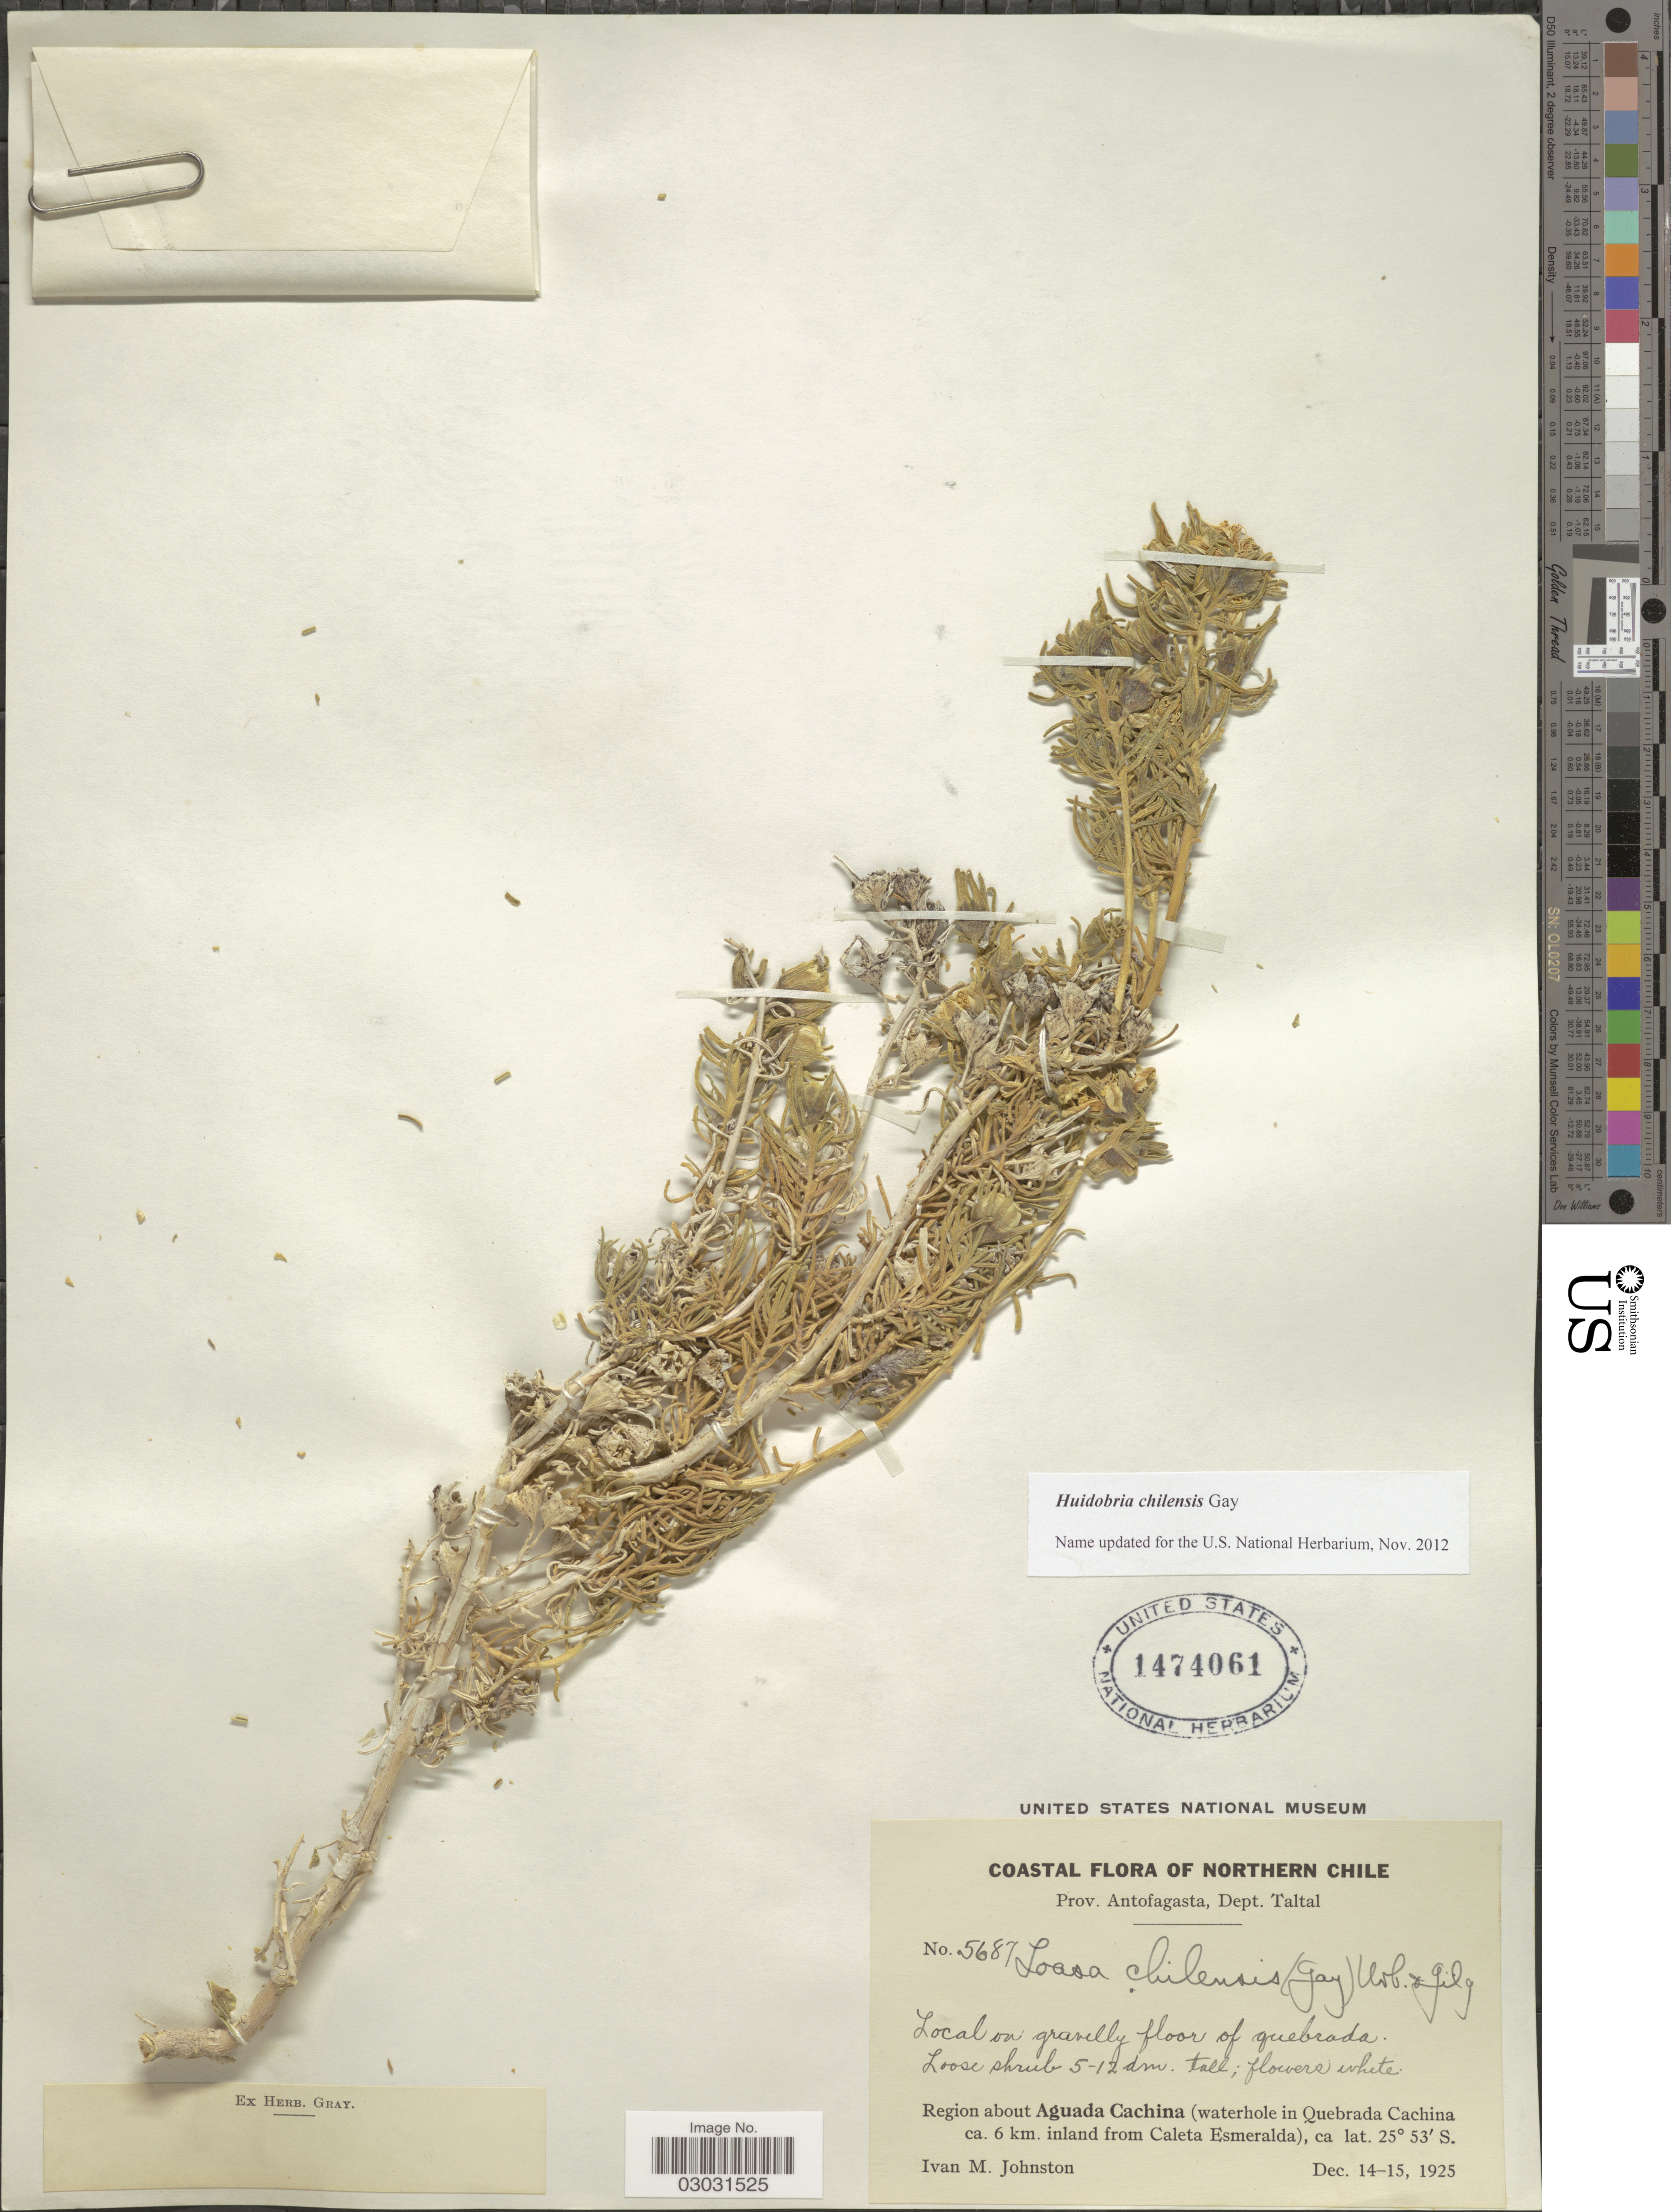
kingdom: Plantae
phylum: Tracheophyta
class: Magnoliopsida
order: Cornales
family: Loasaceae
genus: Huidobria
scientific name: Huidobria chilensis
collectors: I.M. Johnston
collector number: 5687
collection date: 1925-12-14/1925-12-15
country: Chile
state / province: Antofagasta (II)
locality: Coastal. Northern Chile. Dept. Taltal. Region about Aguada Cachina (waterhole in Quebrada Cachina ca. 6 km. inland from Caleta Esmeralda).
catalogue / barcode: US 1474061